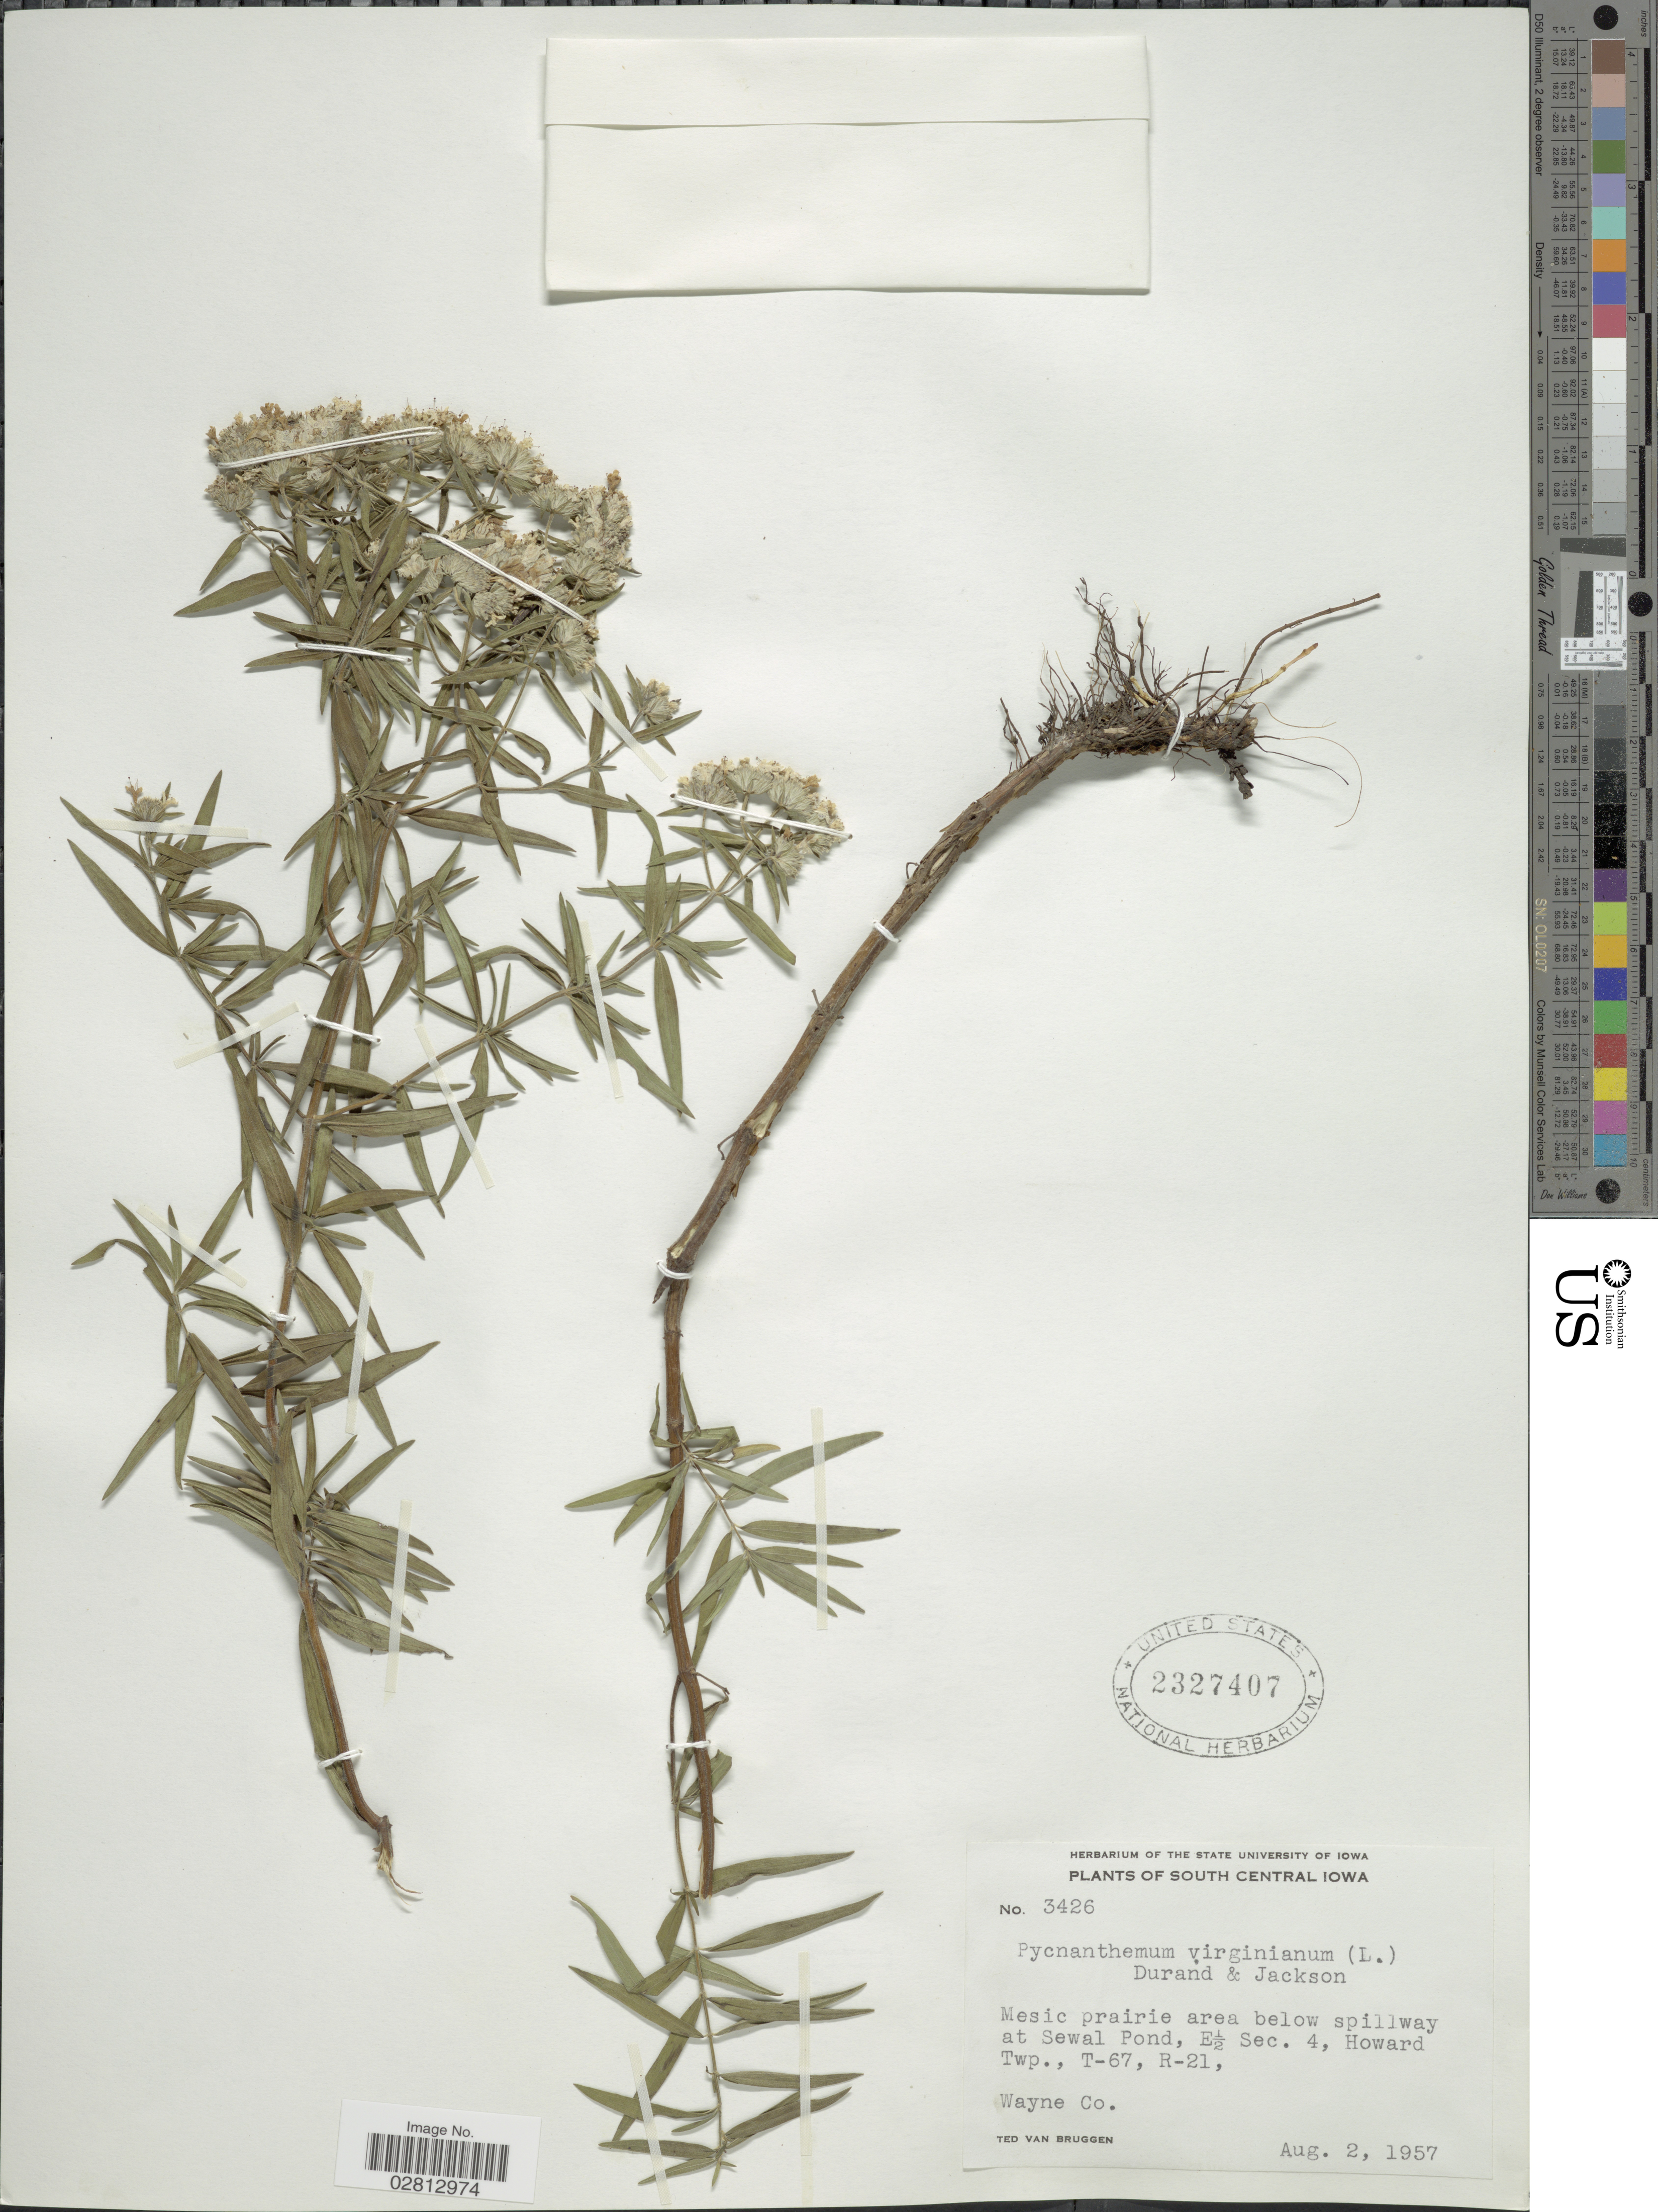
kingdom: Plantae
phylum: Tracheophyta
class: Magnoliopsida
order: Lamiales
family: Lamiaceae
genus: Pycnanthemum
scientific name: Pycnanthemum virginianum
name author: (L.) Durand & B.D. Jacks. ex B.L. Rob. & Fernald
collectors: T. van Bruggen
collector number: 3426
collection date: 1957-08-02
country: United States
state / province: Iowa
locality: South Central Iowa. Mesic prairie area below spillway at Sewal Pond, E½ Sec. 4, Howard Twp., T-67, R-21, Wayne Co.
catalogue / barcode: US 2327407